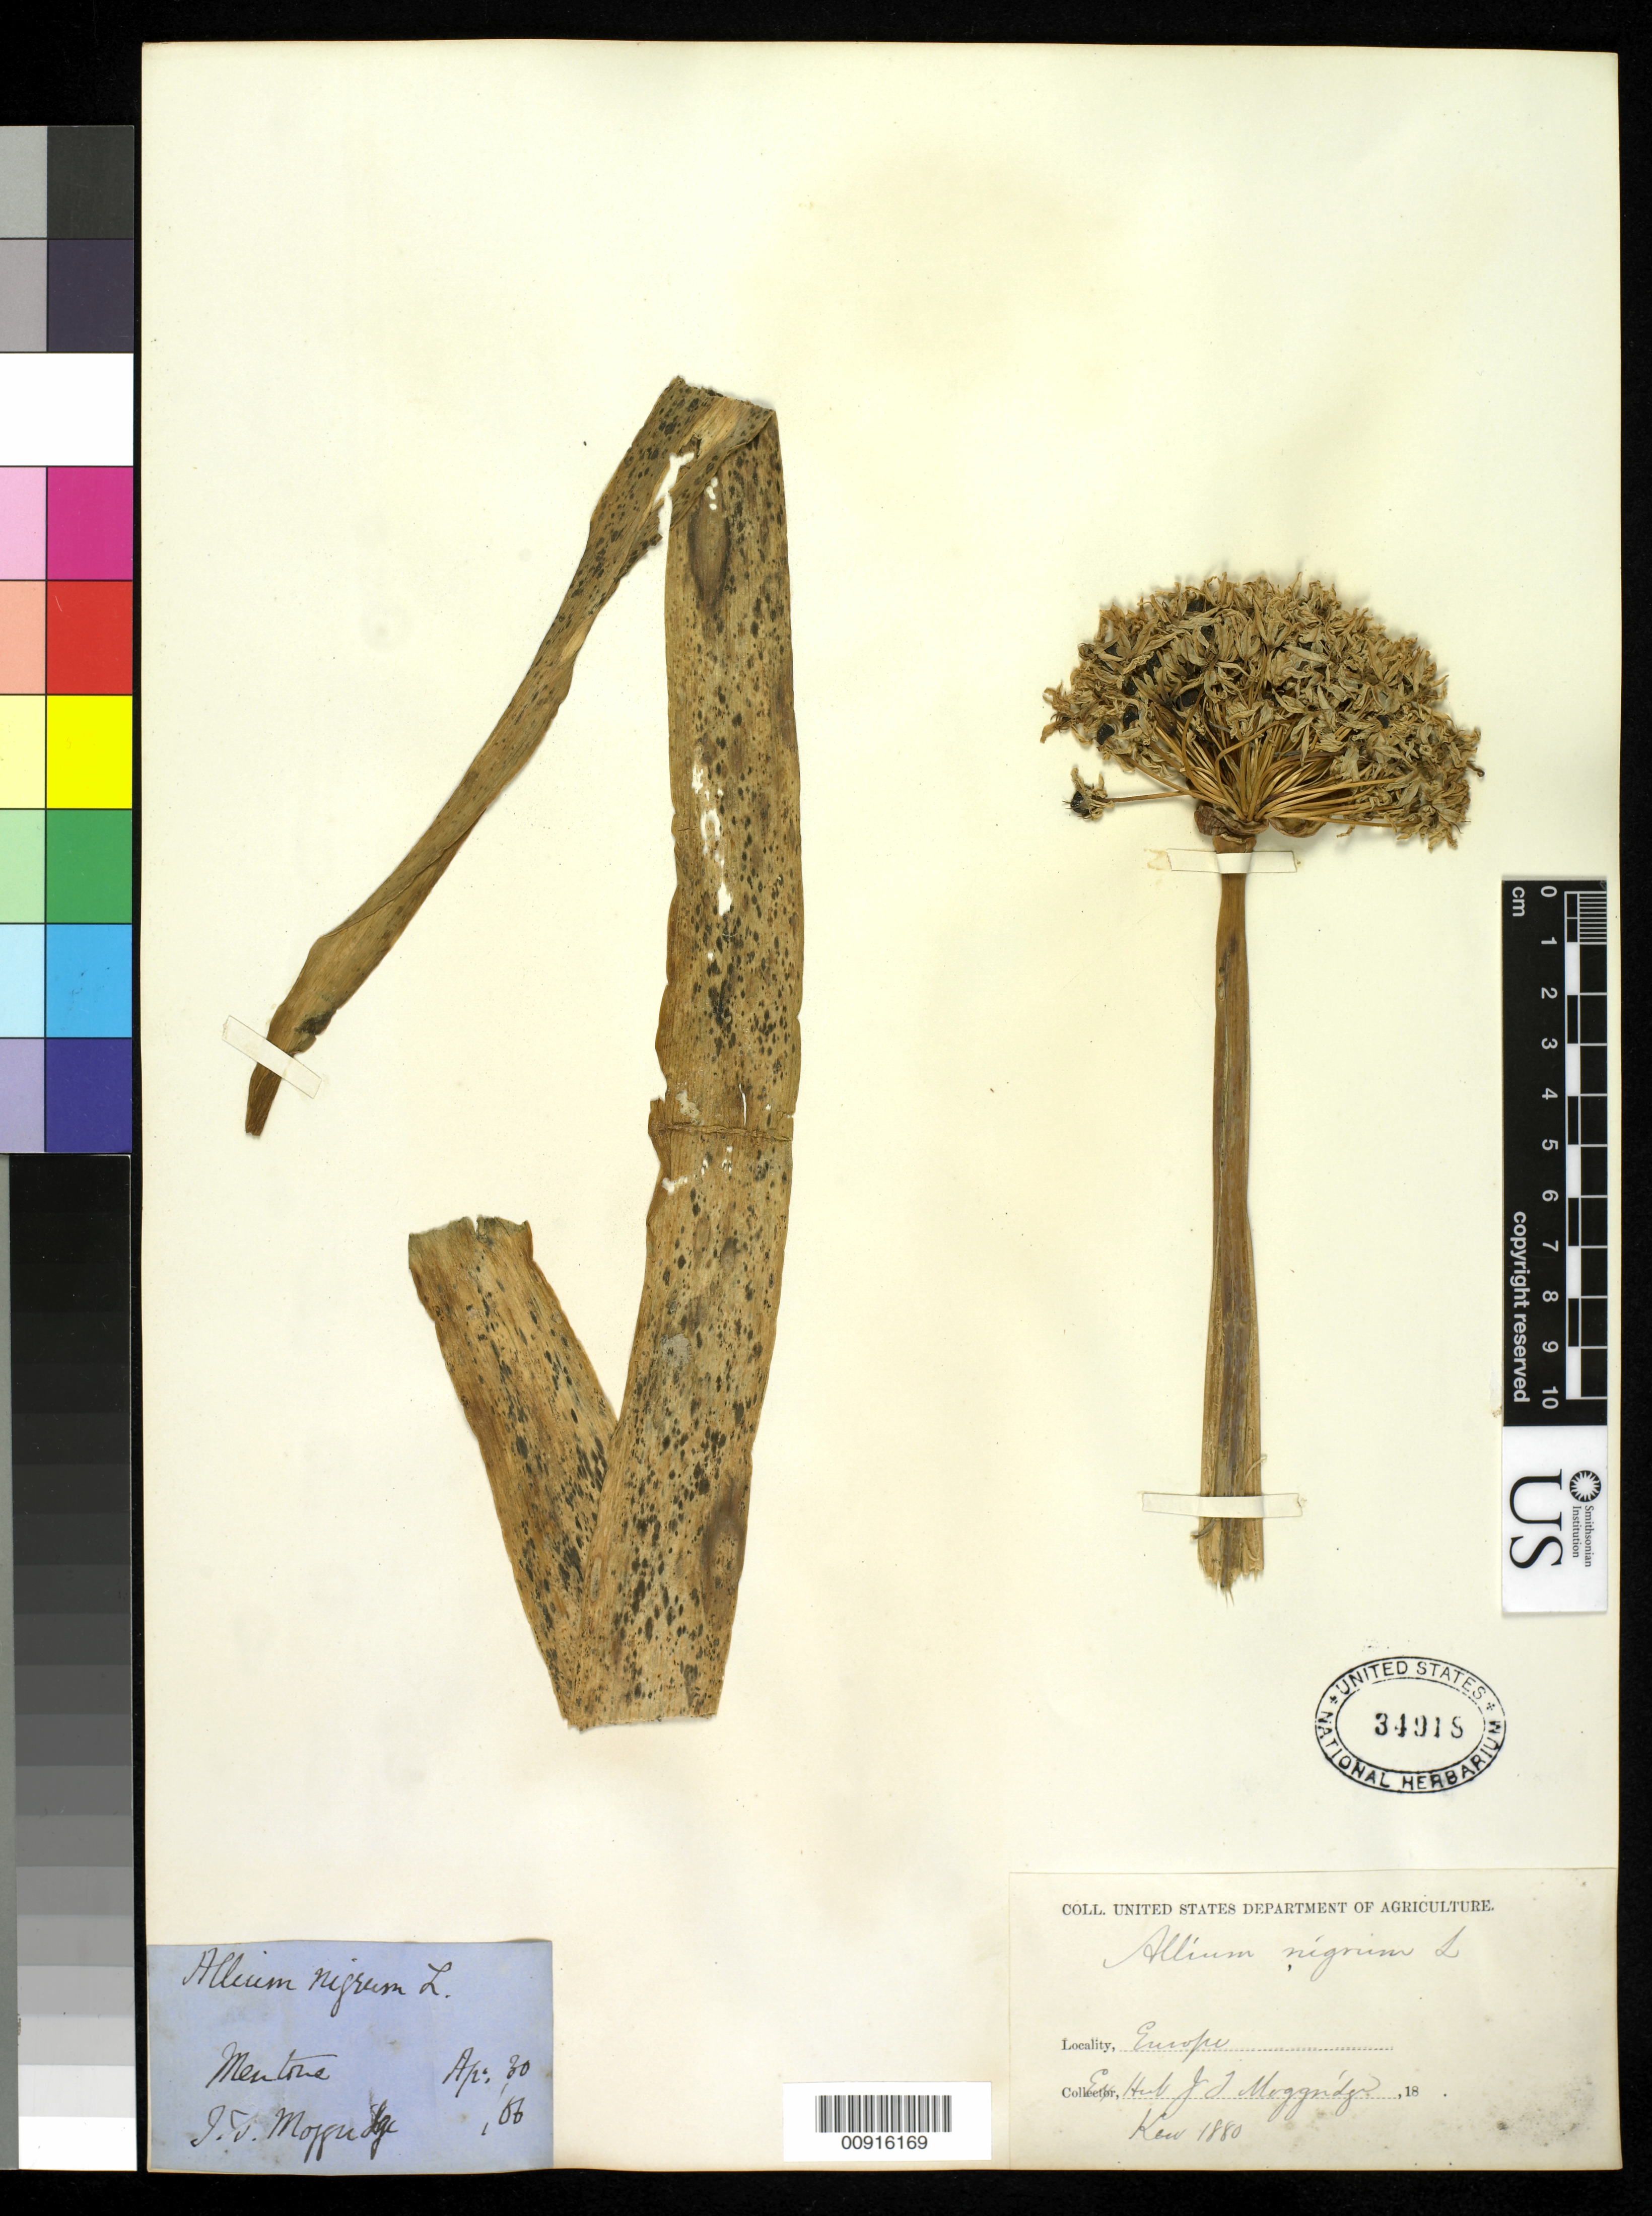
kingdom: Plantae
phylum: Tracheophyta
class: Liliopsida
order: Asparagales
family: Amaryllidaceae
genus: Allium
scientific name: Allium nigrum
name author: L.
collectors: J. T. Moggridge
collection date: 1866-04-30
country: France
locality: Mentone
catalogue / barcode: US 34918